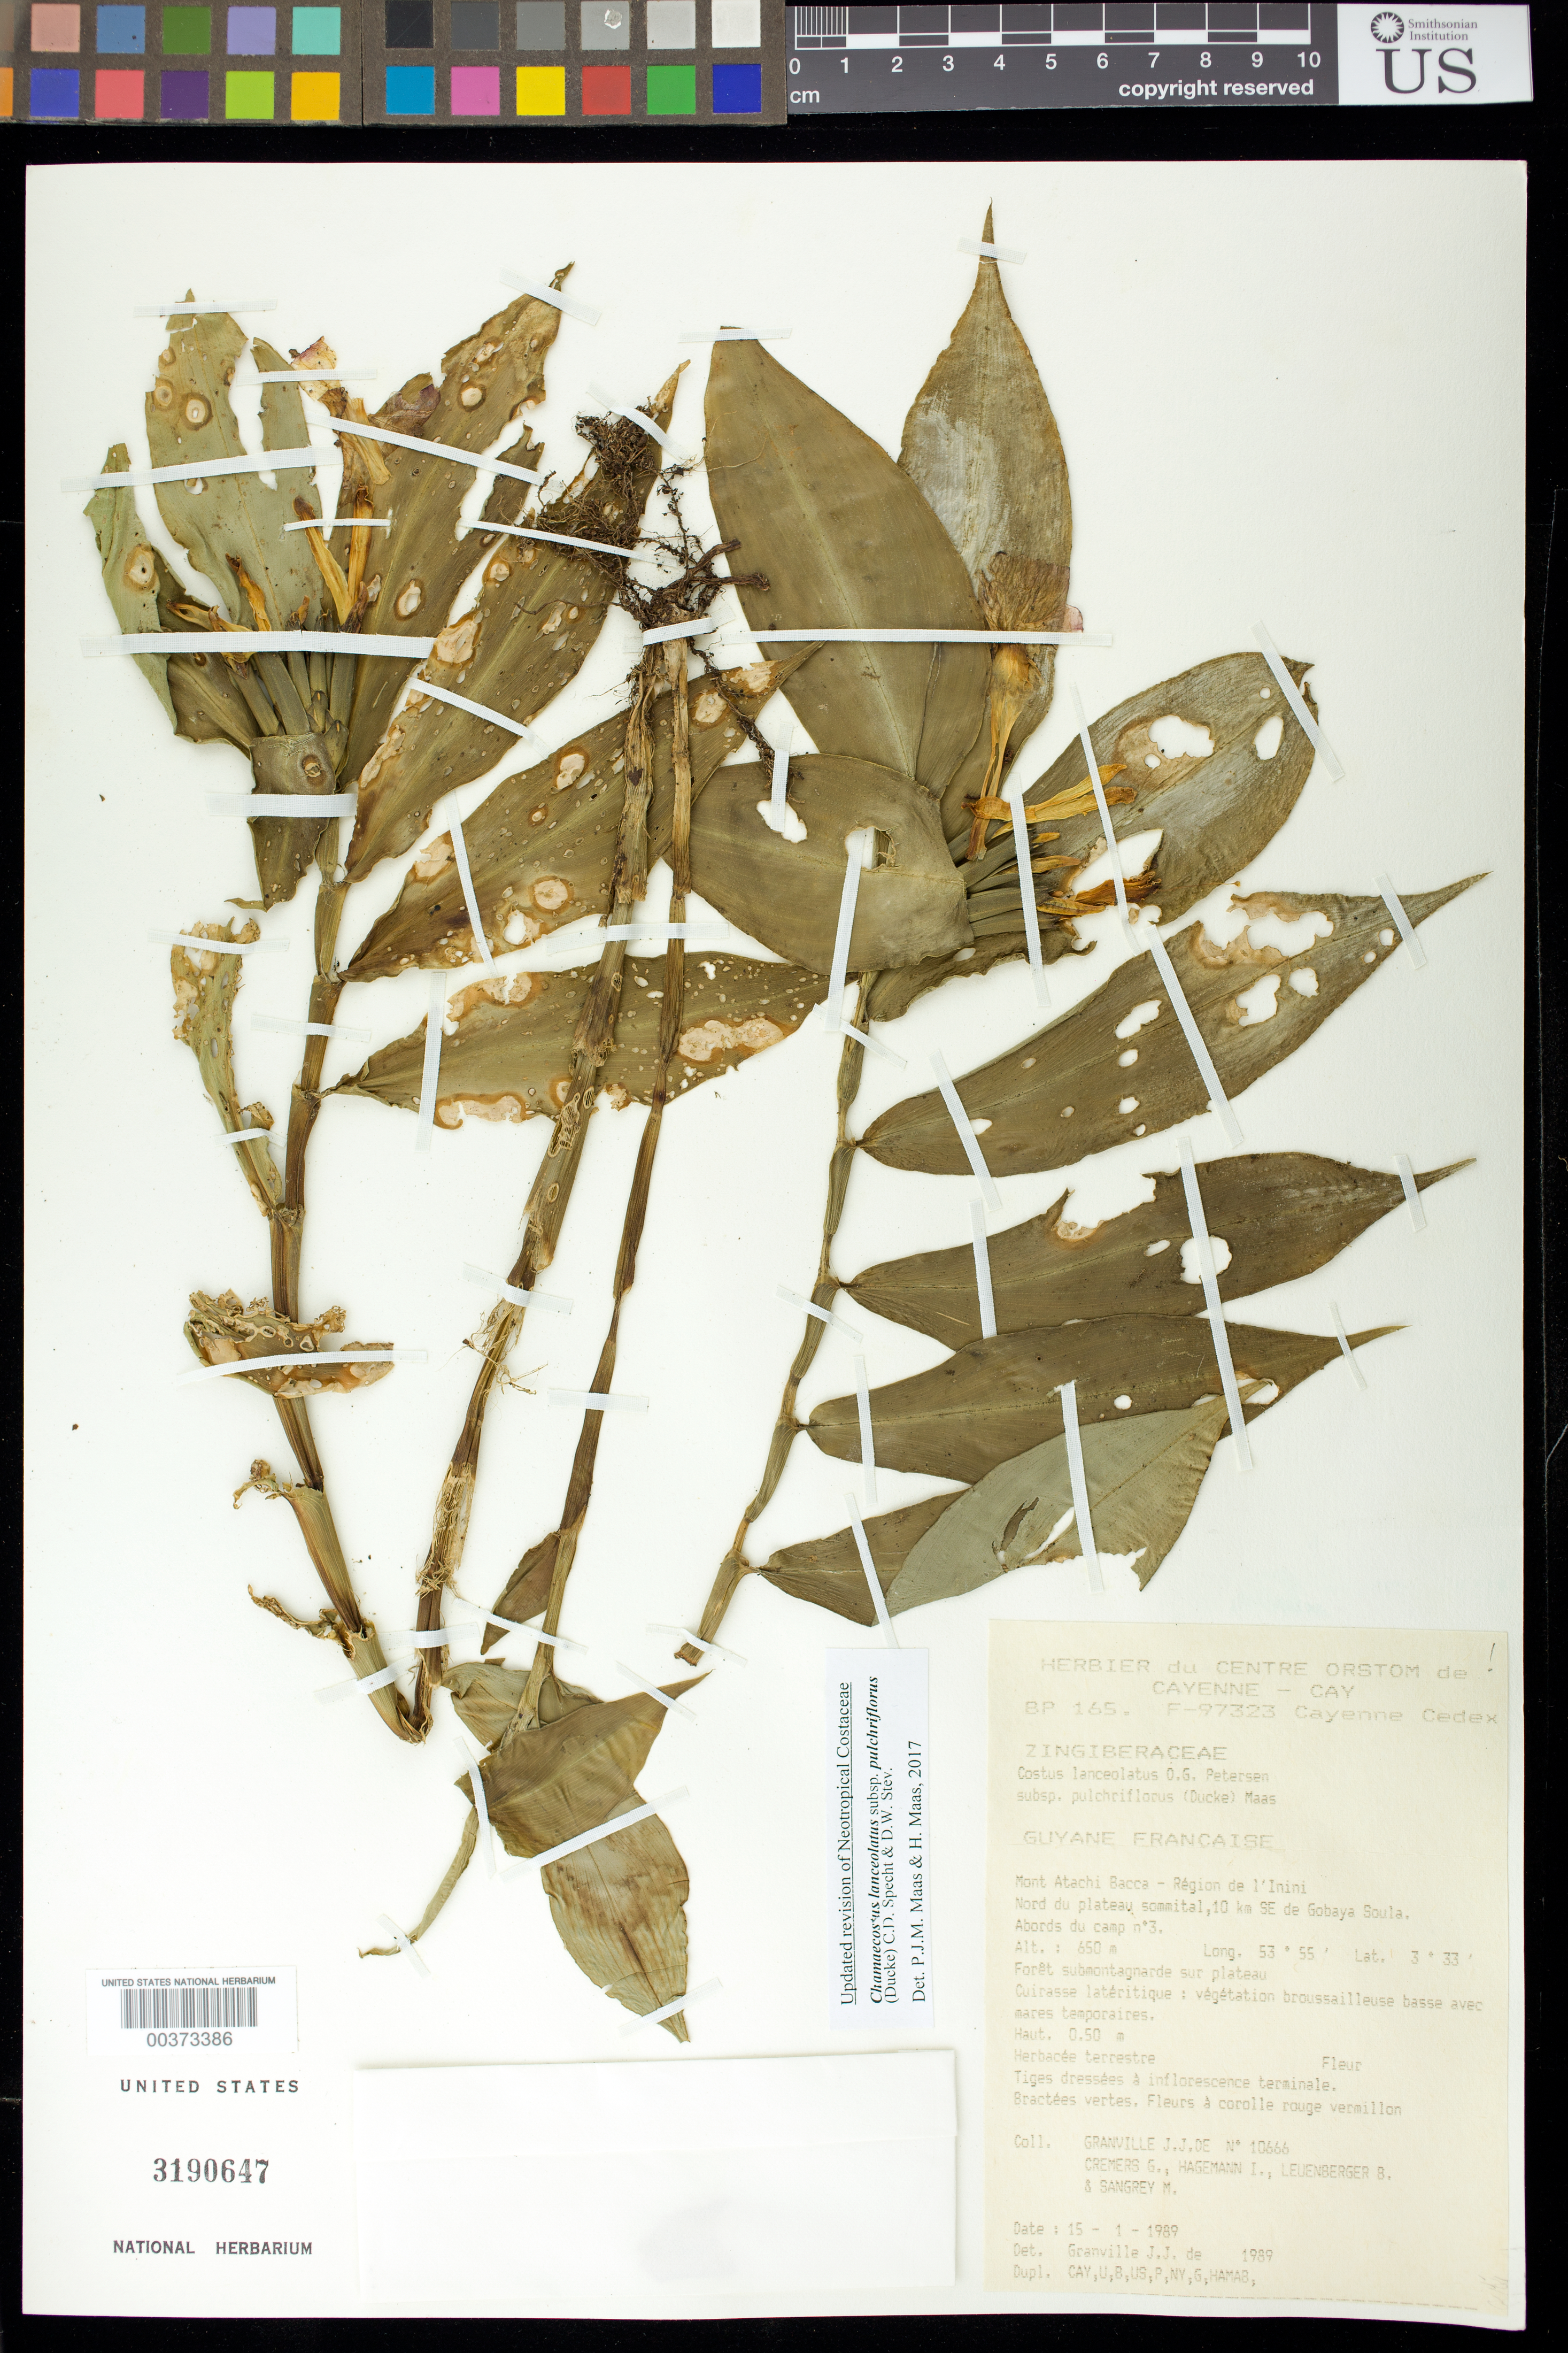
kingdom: Plantae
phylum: Tracheophyta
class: Liliopsida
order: Zingiberales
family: Costaceae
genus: Chamaecostus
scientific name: Chamaecostus lanceolatus subsp. pulchriflorus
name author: (Ducke) C.D. Specht & D.W. Stev.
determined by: Maas, Paul J.; Maas, H.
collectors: J.-J. de Granville, G. Cremers, I. Hagemann, B. Leuenberger & M. S. Sangrey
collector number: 10666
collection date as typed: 15 Jan 1989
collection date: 1989-01-15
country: French Guiana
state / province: Saint-Laurent-du-Maroni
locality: Mont atachi bacca; nord du plateau sommital, 10 km se of gobaya soula; abords du camp no. 3. [in former inini arrondissement.]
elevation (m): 650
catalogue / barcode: US 3190647